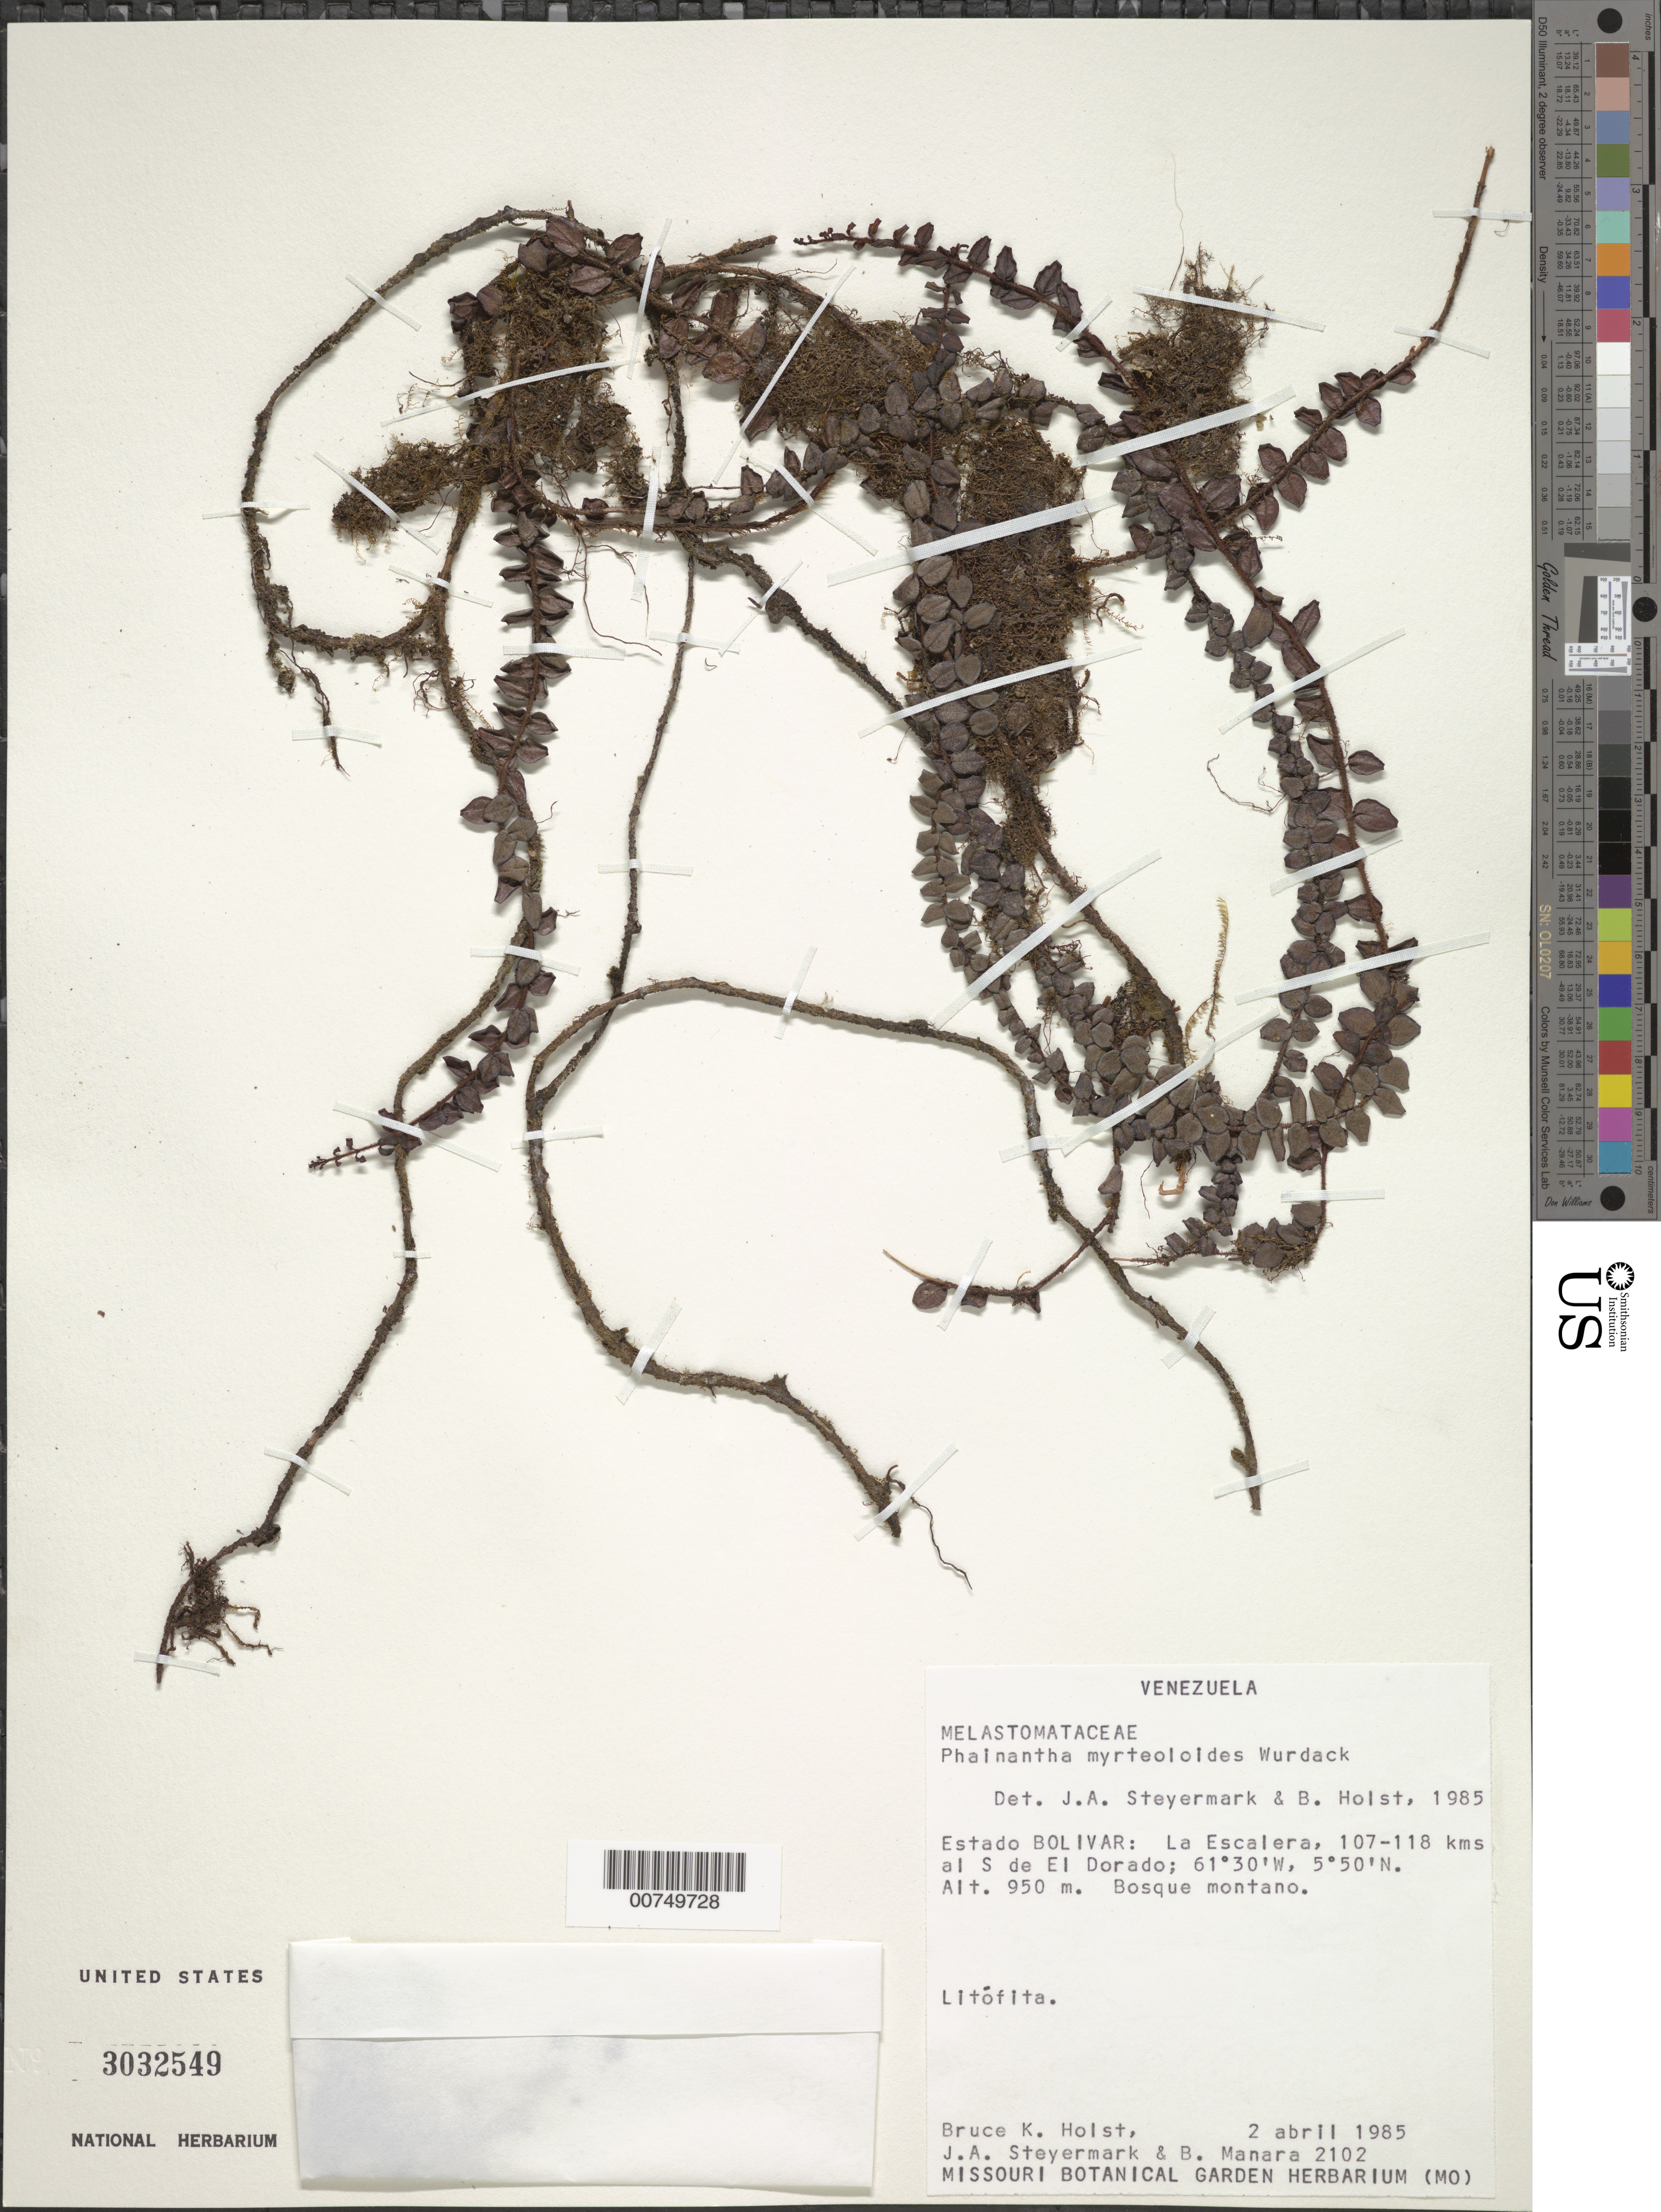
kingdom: Plantae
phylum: Tracheophyta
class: Magnoliopsida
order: Myrtales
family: Melastomataceae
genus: Phainantha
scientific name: Phainantha myrteoloides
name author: Wurdack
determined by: Steyermark, J. A.; Holst, Bruce K.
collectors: B. Holst, J. Steyermark & B. Manara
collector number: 2102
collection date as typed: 2-Apr-85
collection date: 1985-04-02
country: Venezuela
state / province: Bolívar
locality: La Escalera, 107-118 km S of El Dorado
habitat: Montane forest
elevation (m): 950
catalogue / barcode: US 3032549